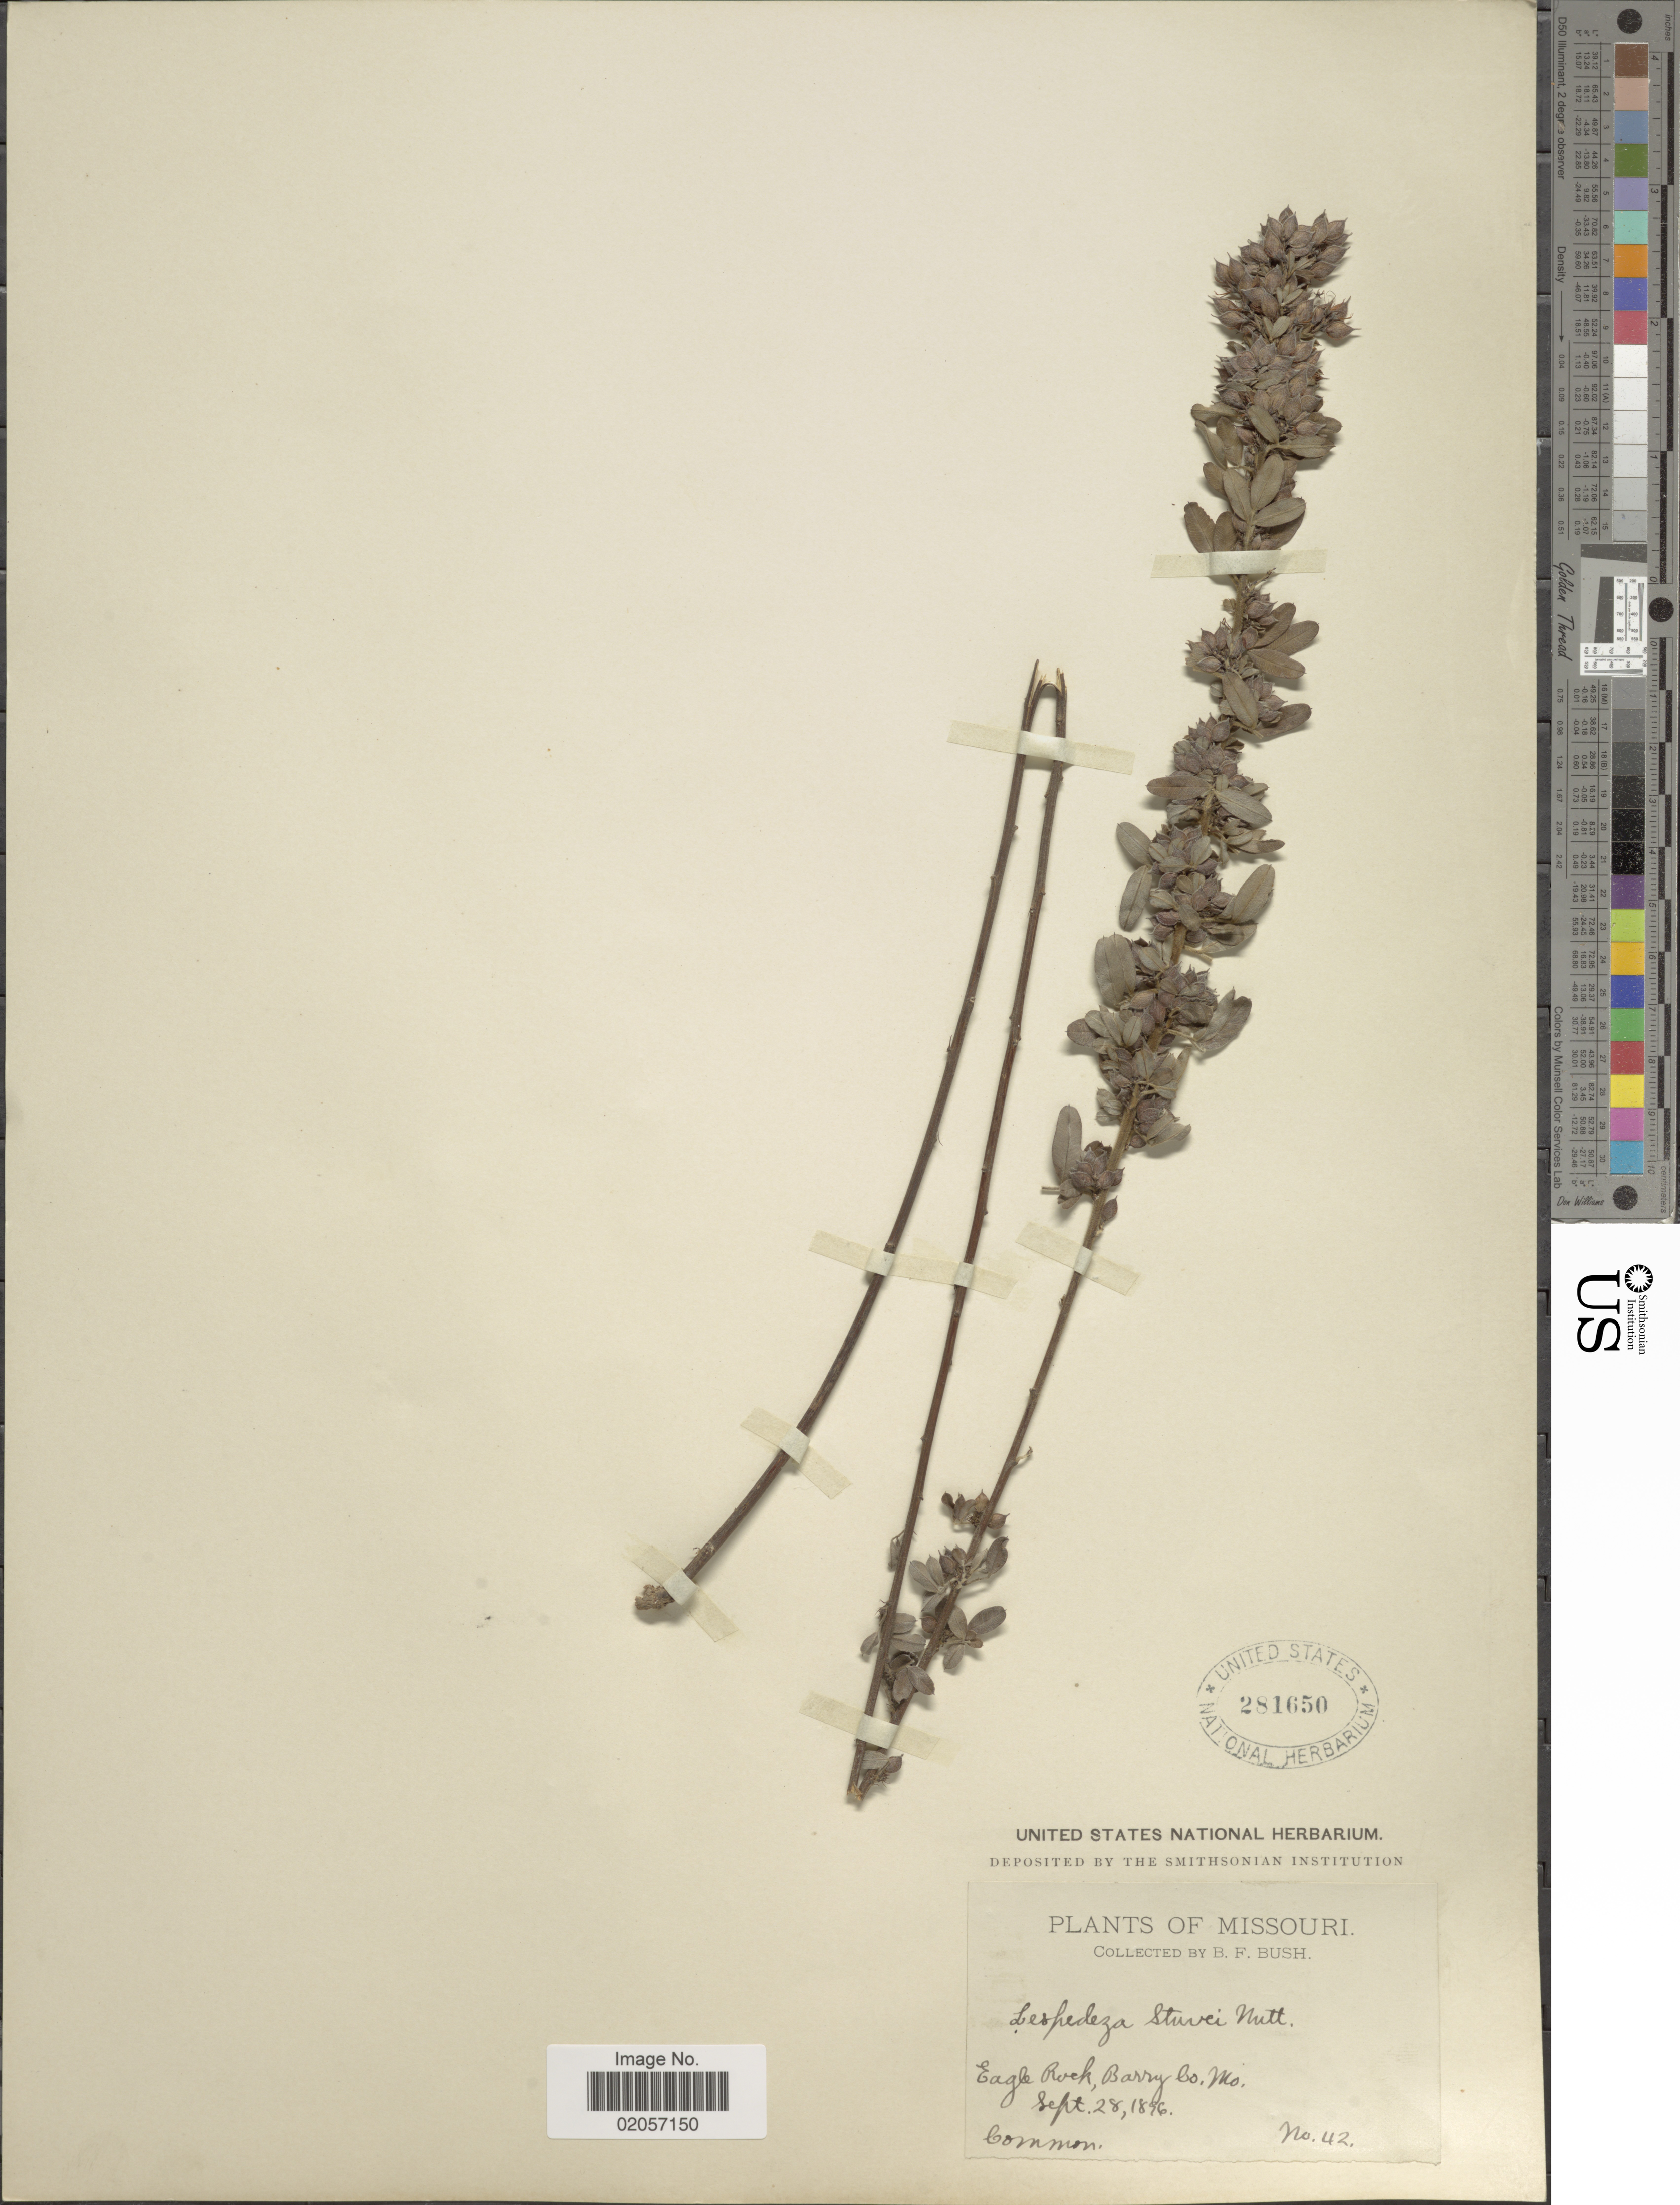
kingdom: Plantae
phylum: Tracheophyta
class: Magnoliopsida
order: Fabales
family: Fabaceae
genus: Lespedeza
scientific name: Lespedeza stuevei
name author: Nutt.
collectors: B. F. Bush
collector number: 42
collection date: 1896-09-28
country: United States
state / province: Missouri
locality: Eagle Rock, Barry Co.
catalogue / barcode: US 281650